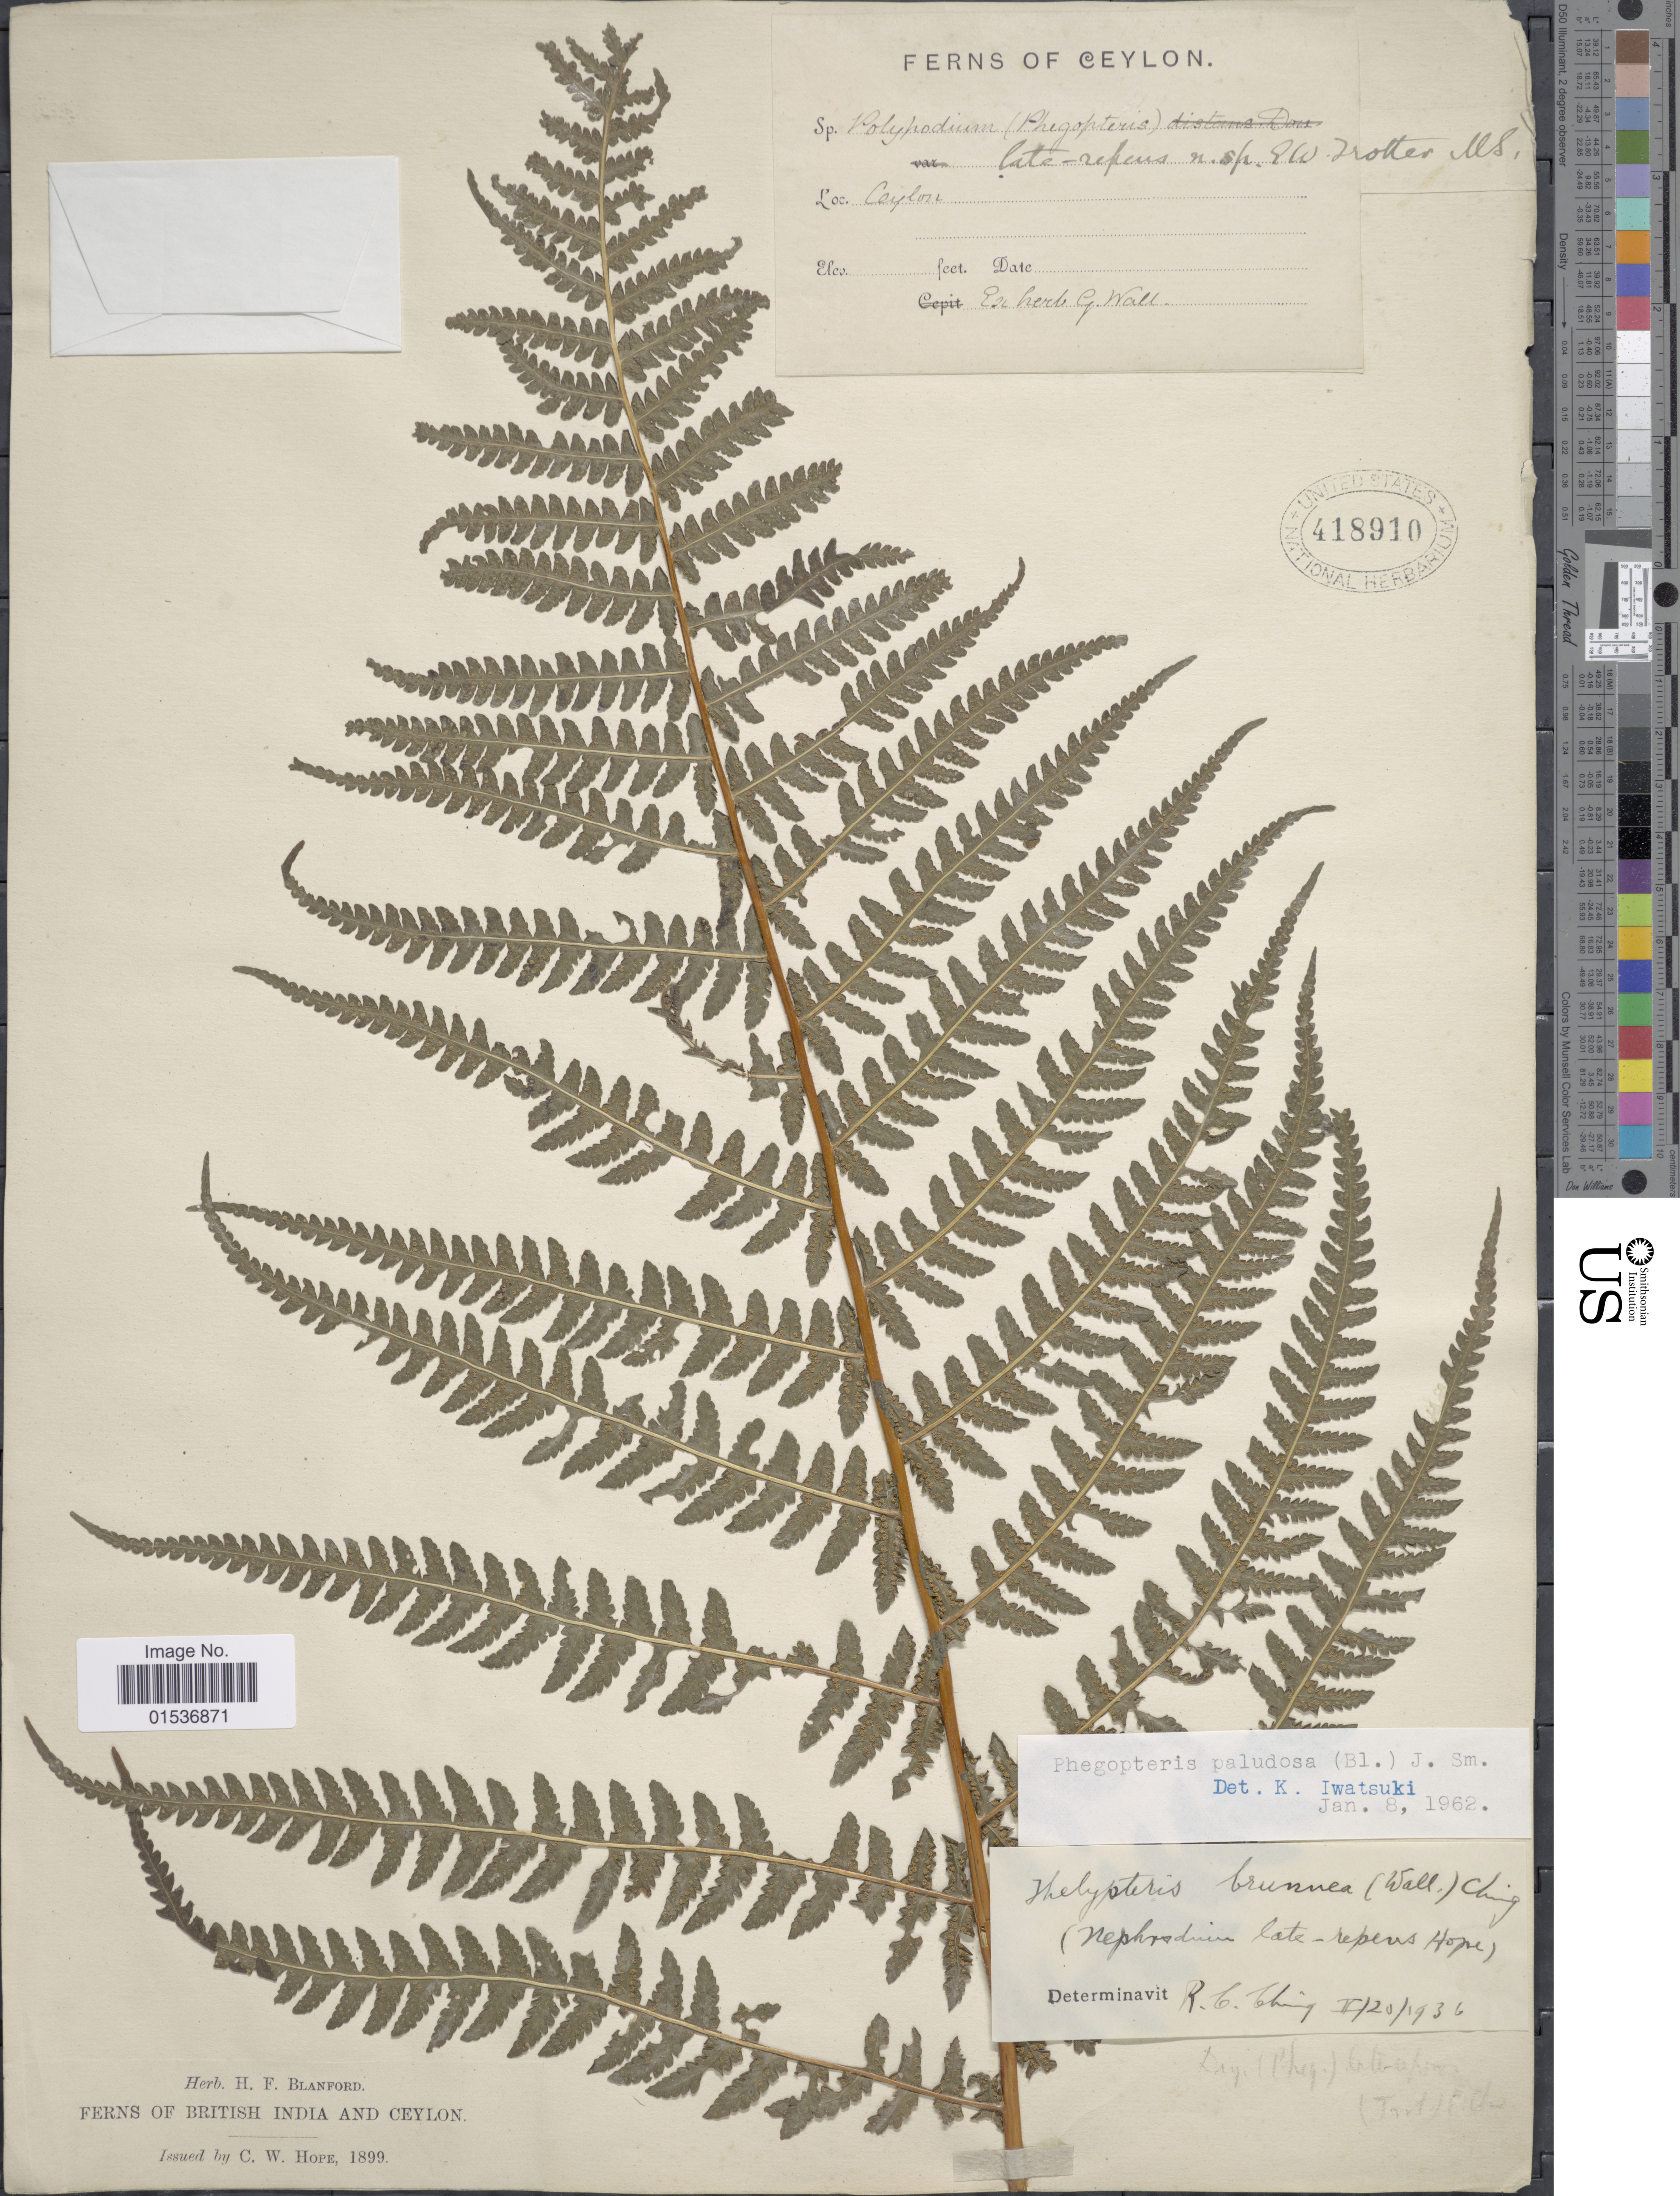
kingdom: Plantae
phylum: Tracheophyta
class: Polypodiopsida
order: Polypodiales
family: Thelypteridaceae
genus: Pseudophegopteris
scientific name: Pseudophegopteris pyrrhorachis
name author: (Kunze) Ching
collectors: ex herb. G. Wall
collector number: s.n,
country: Sri Lanka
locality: Ceylon.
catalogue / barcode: US 418910